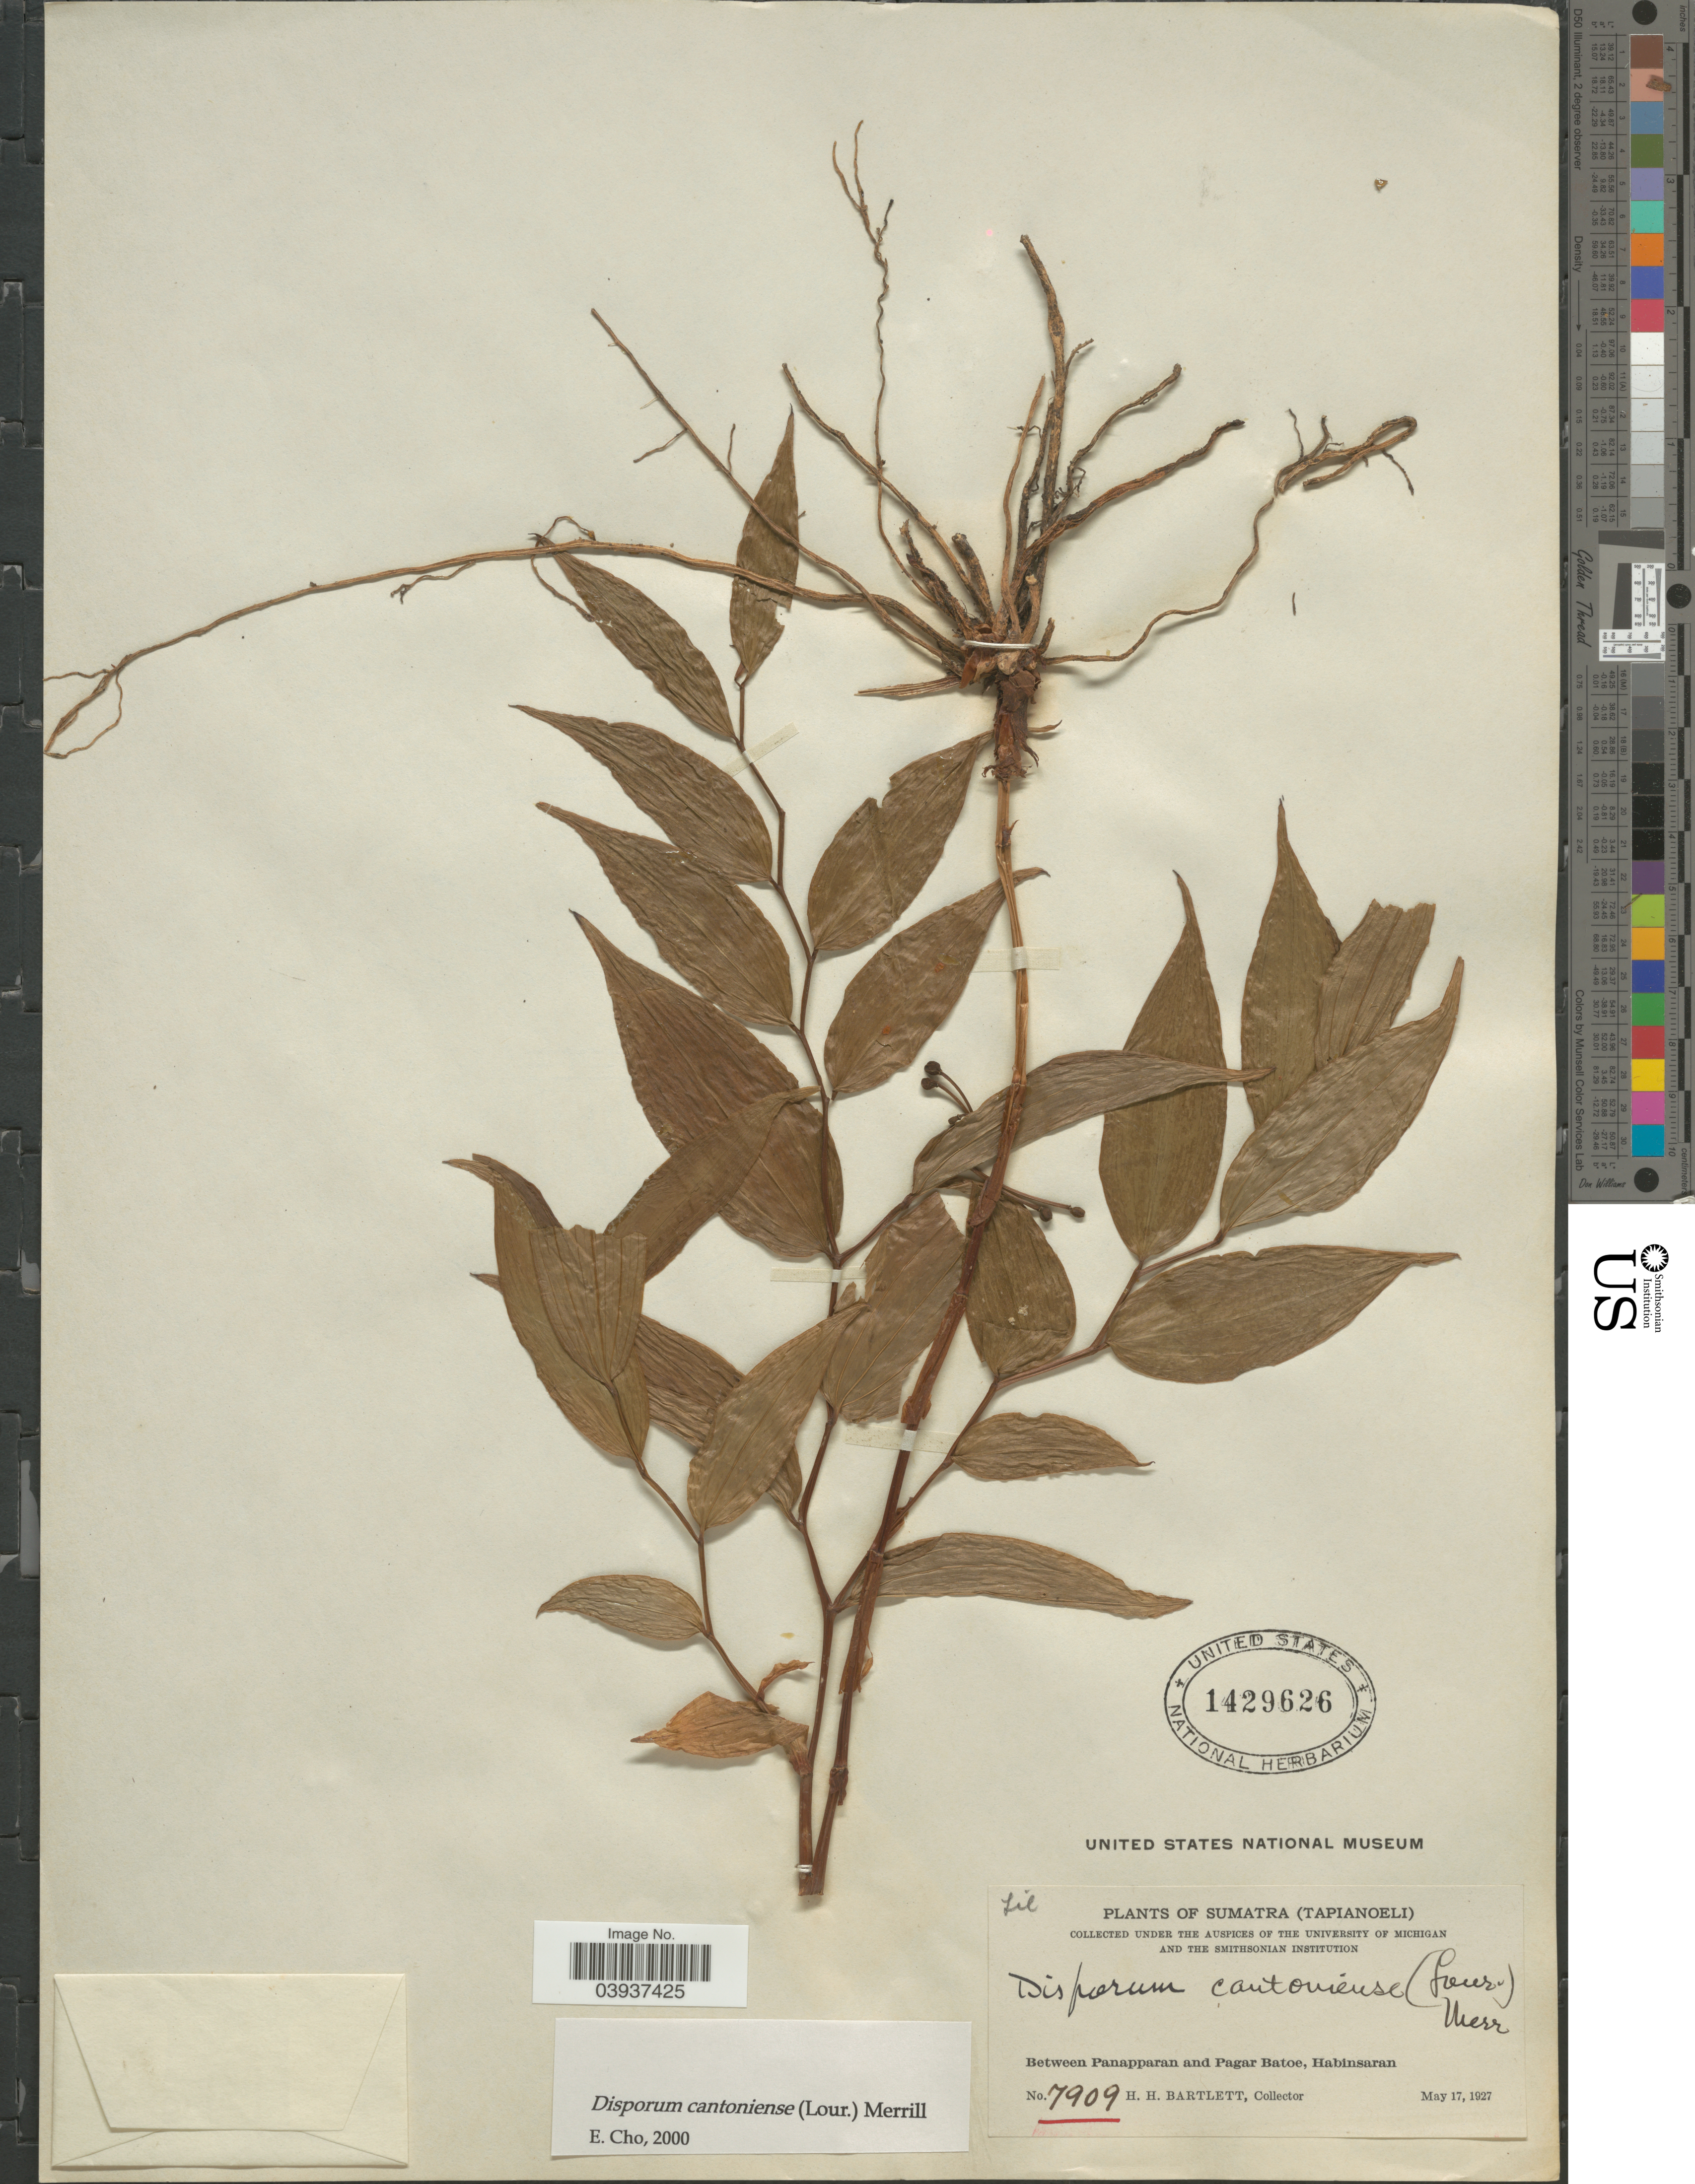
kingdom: Plantae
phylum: Tracheophyta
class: Liliopsida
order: Liliales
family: Colchicaceae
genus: Disporum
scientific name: Disporum cantoniense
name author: (Lour.) Merr.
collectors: H. H. Bartlett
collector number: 7909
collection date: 1927-05-17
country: Indonesia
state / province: Sumatra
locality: (Tapianoeli). Between Panapparan and Pagar Batoe, Habinsaran.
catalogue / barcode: US 1429626